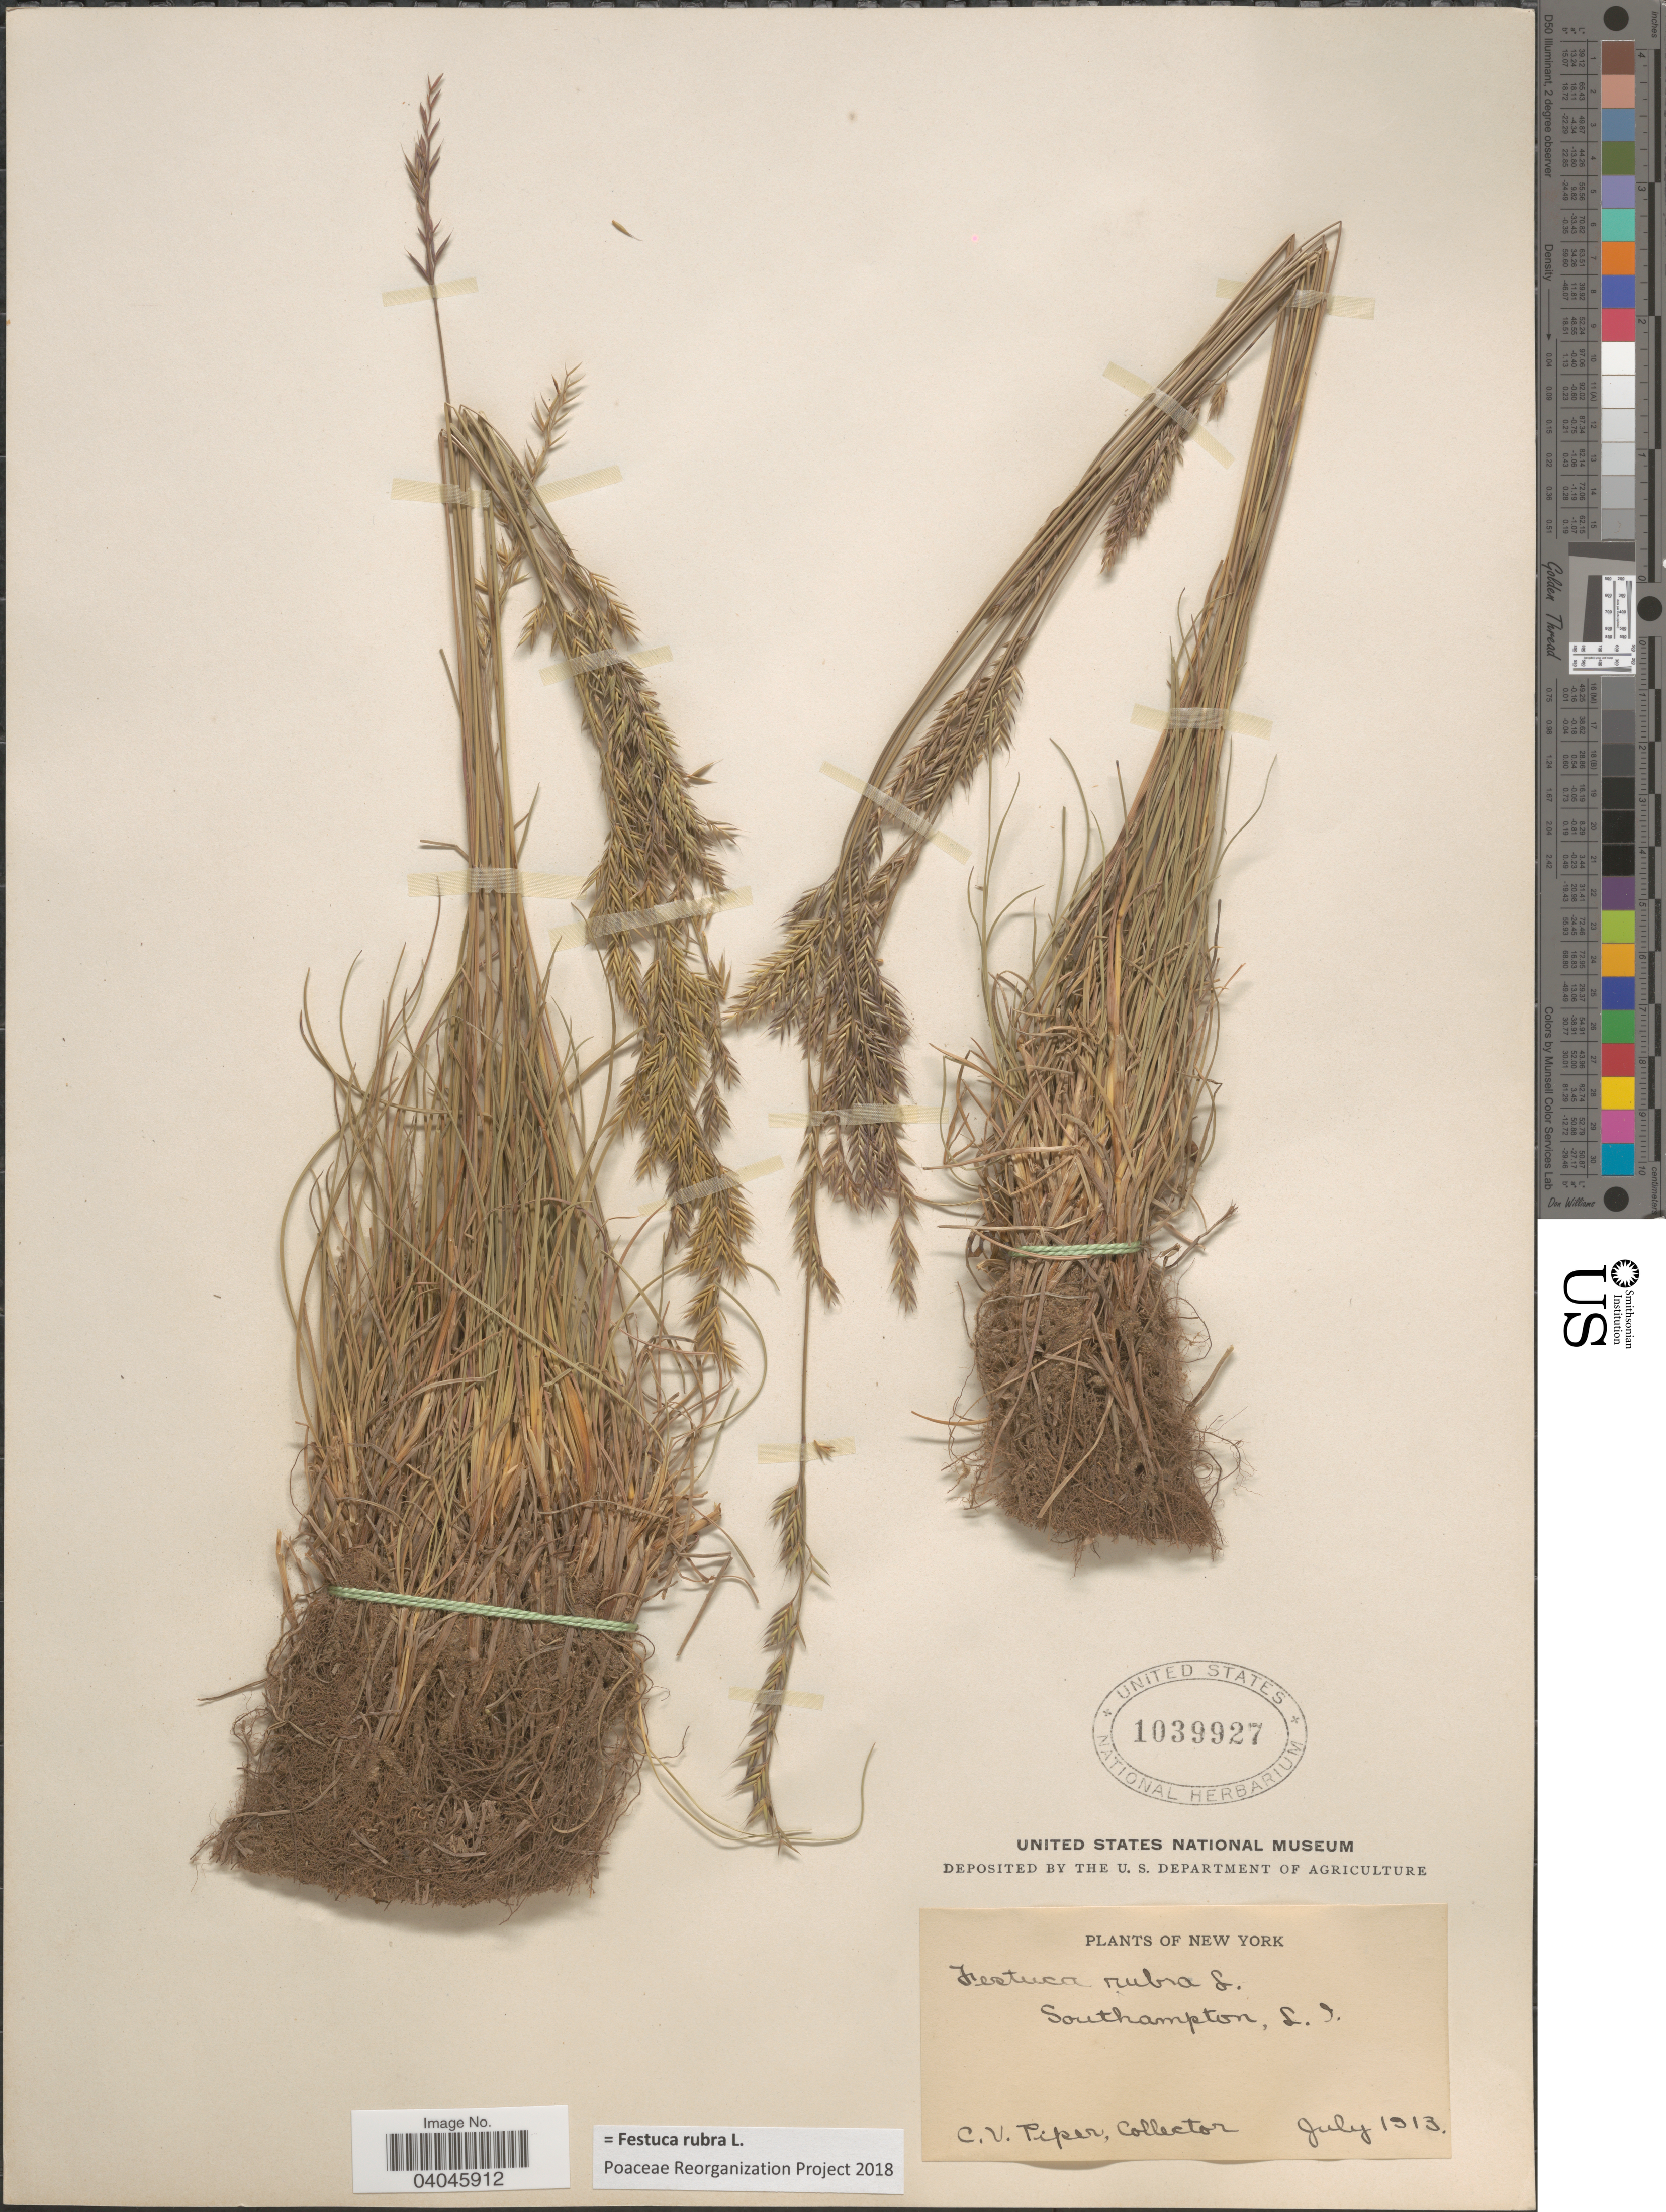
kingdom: Plantae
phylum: Tracheophyta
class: Liliopsida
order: Poales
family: Poaceae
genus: Festuca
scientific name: Festuca rubra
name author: L.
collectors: C. V. Piper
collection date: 1913-07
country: United States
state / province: New York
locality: Southampton, L. I.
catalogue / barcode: US 1039927